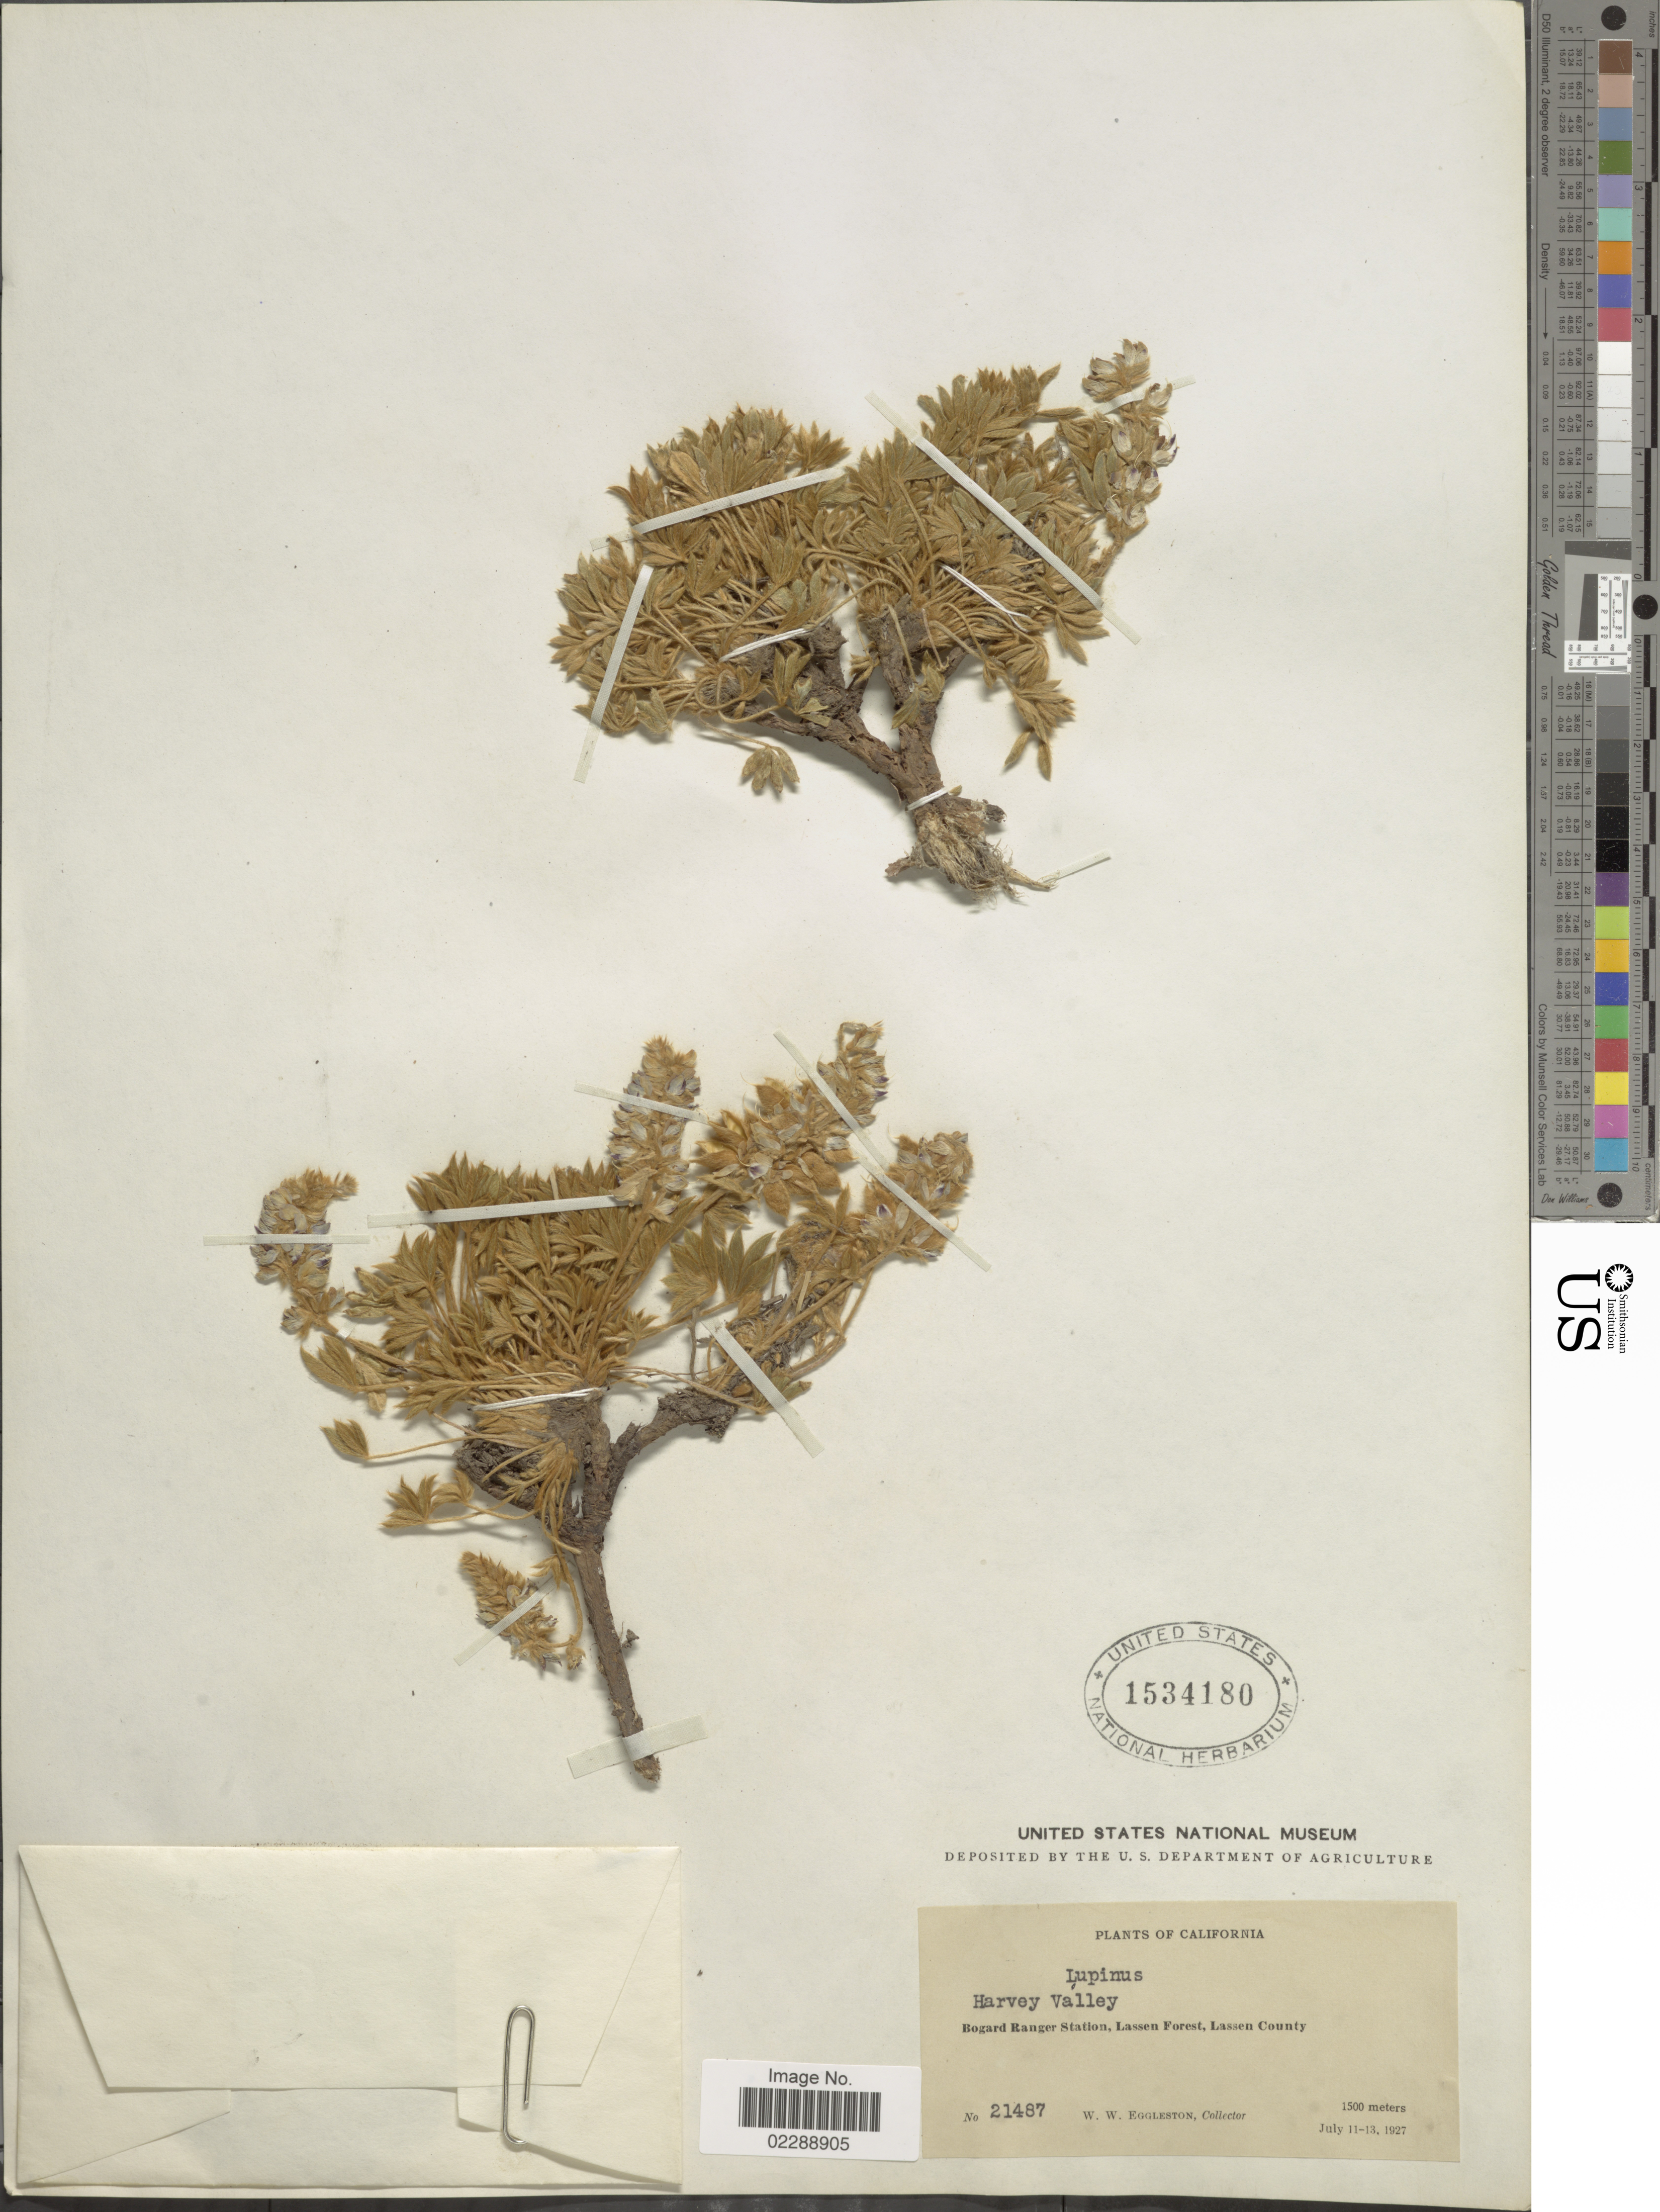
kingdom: Plantae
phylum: Tracheophyta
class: Magnoliopsida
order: Fabales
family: Fabaceae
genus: Lupinus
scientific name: Lupinus sp.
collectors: W. W. Eggleston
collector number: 21487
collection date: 1927-07-11/1927-07-13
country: United States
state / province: California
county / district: Lassen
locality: Bogard Ranger Station, Lassen Forest, Lassen County, Harvey Valley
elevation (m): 1500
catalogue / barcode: US 1534180